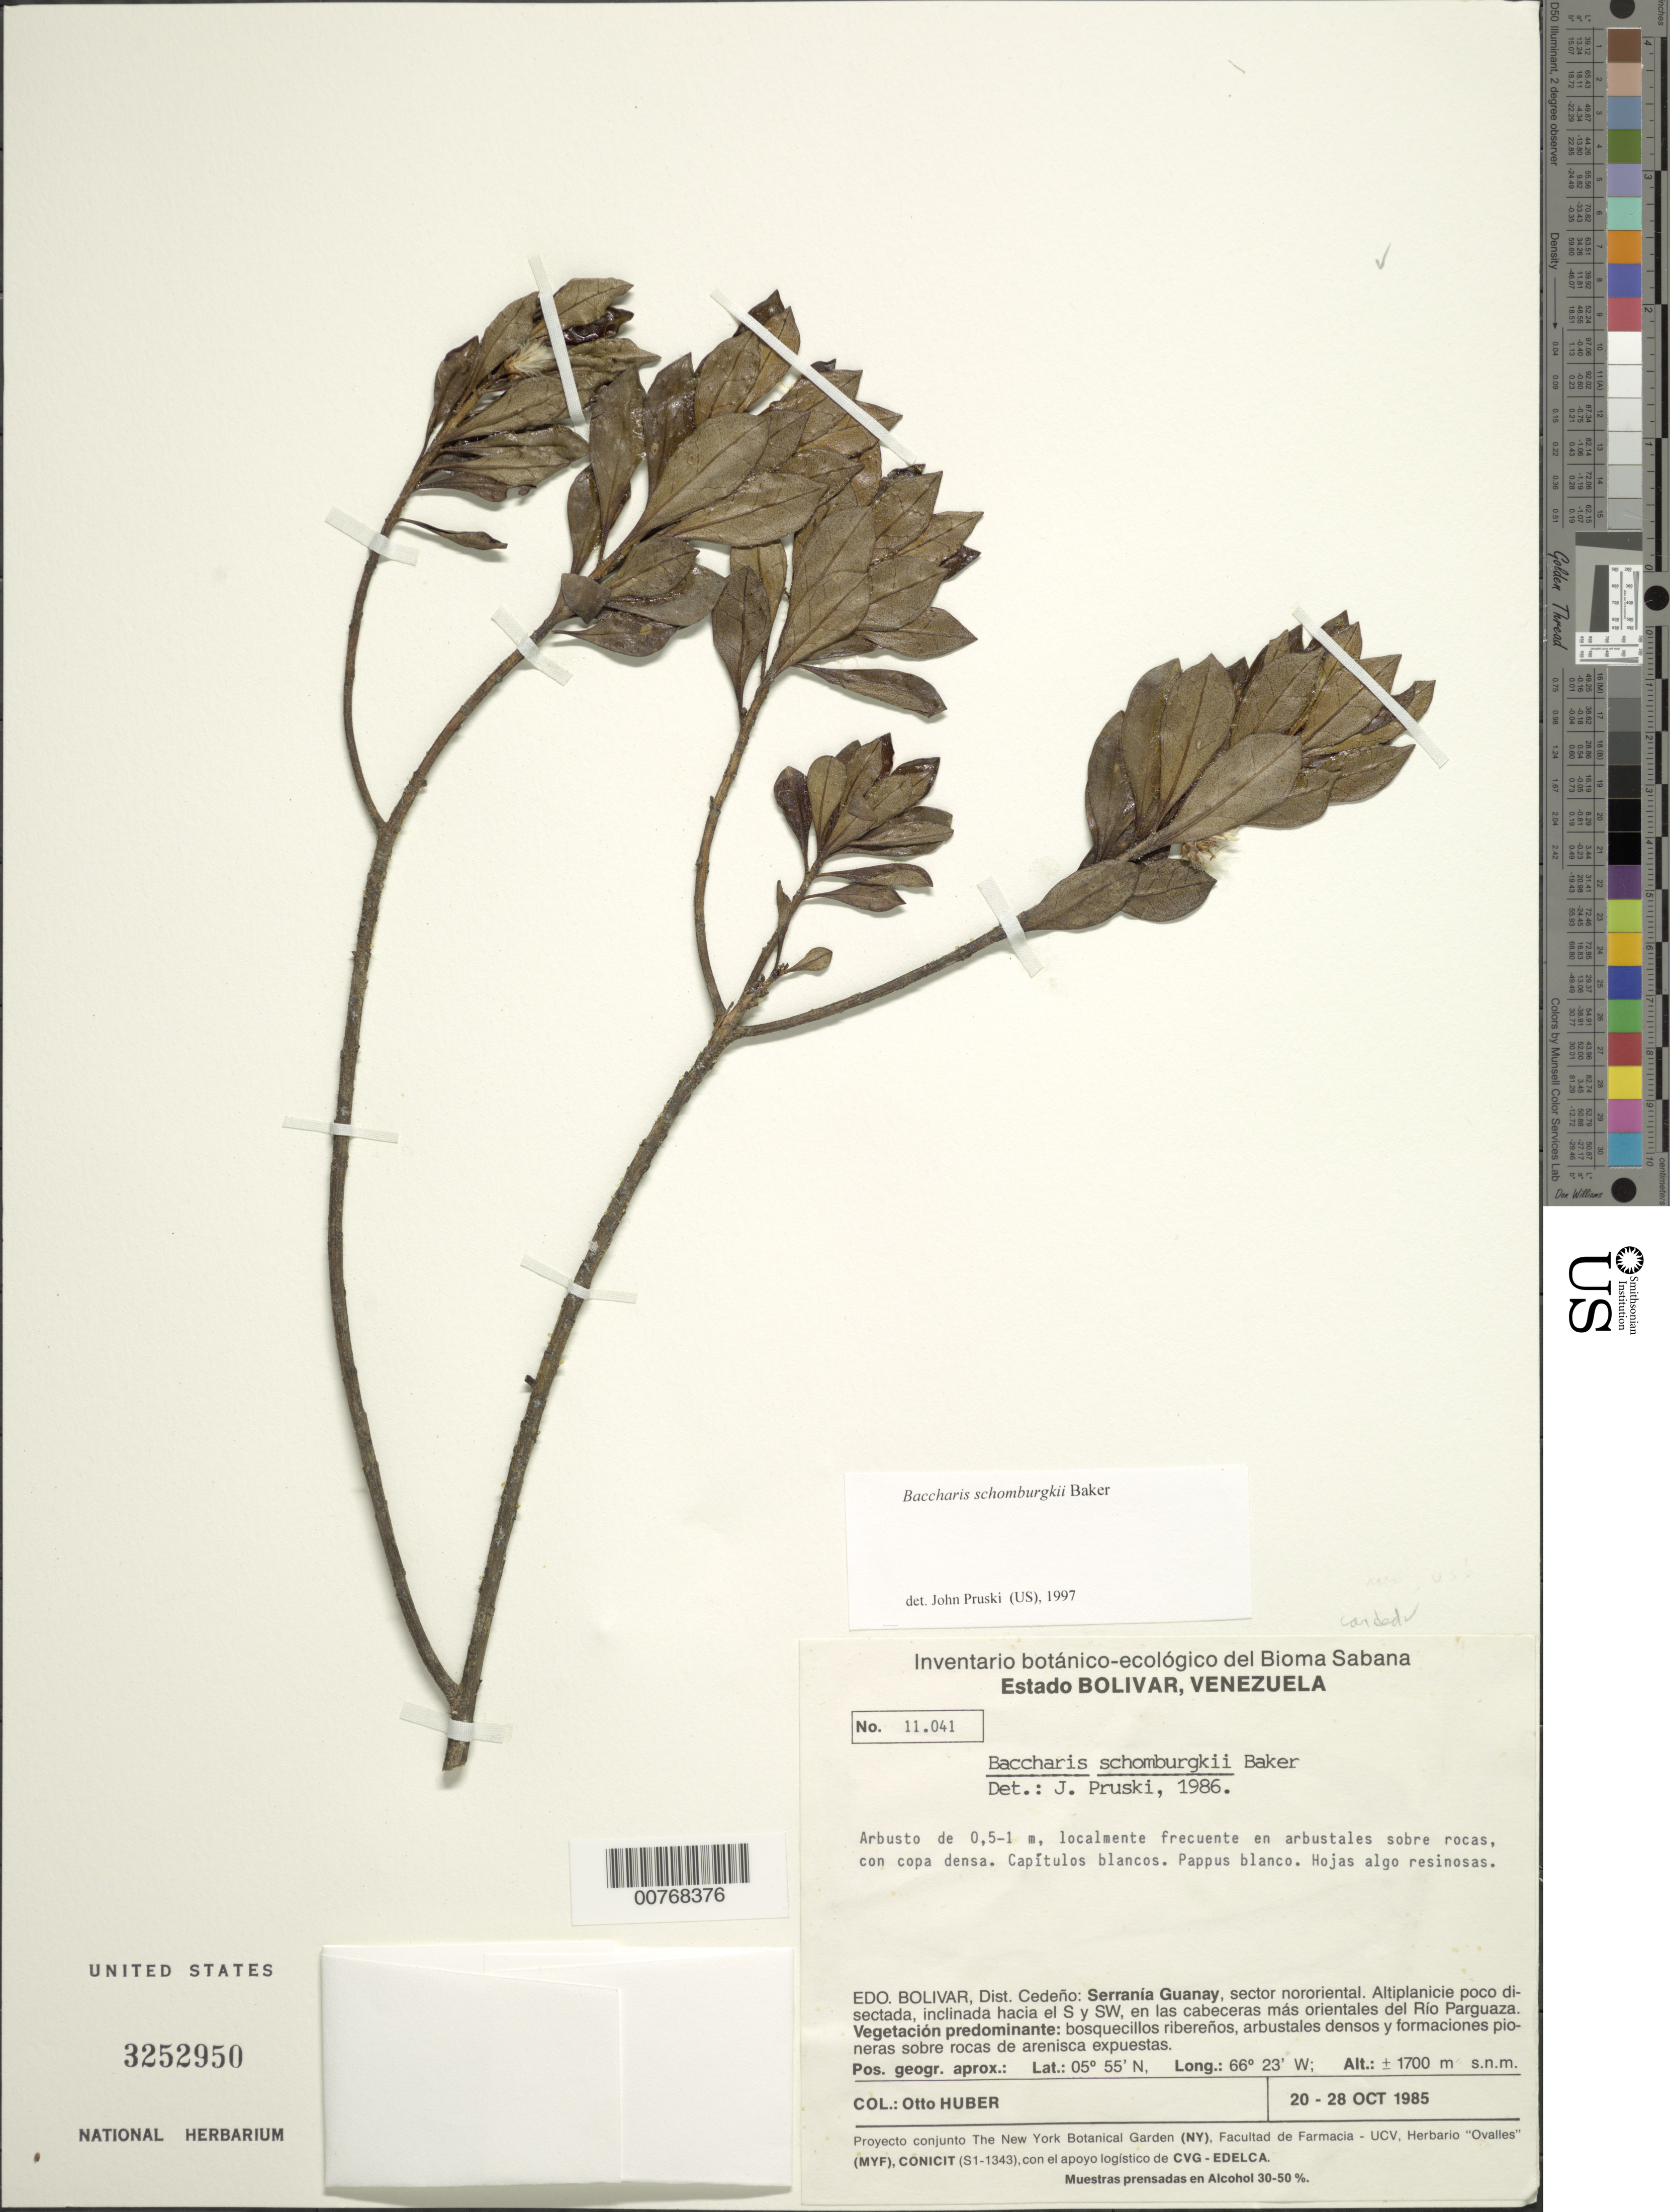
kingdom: Plantae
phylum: Tracheophyta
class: Magnoliopsida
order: Asterales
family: Asteraceae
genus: Baccharis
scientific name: Baccharis schomburgkii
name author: Baker in Mart.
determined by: Pruski, J. F.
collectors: O. Huber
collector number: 11041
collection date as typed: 20-Oct-85 to 28-Oct-85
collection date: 1985-10-20/1985-10-28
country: Venezuela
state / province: Bolívar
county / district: Cedeño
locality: Serrania Guanay, sector nororiental; cabeceras mas orientales del Río Parguaza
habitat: In shrubs on rocks. Vegetation predominantly: bosquecillow riberenos, arbustales densos y formaciones pioneras sobre rocas de arenisca expuestas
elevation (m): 1700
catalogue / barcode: US 3252950